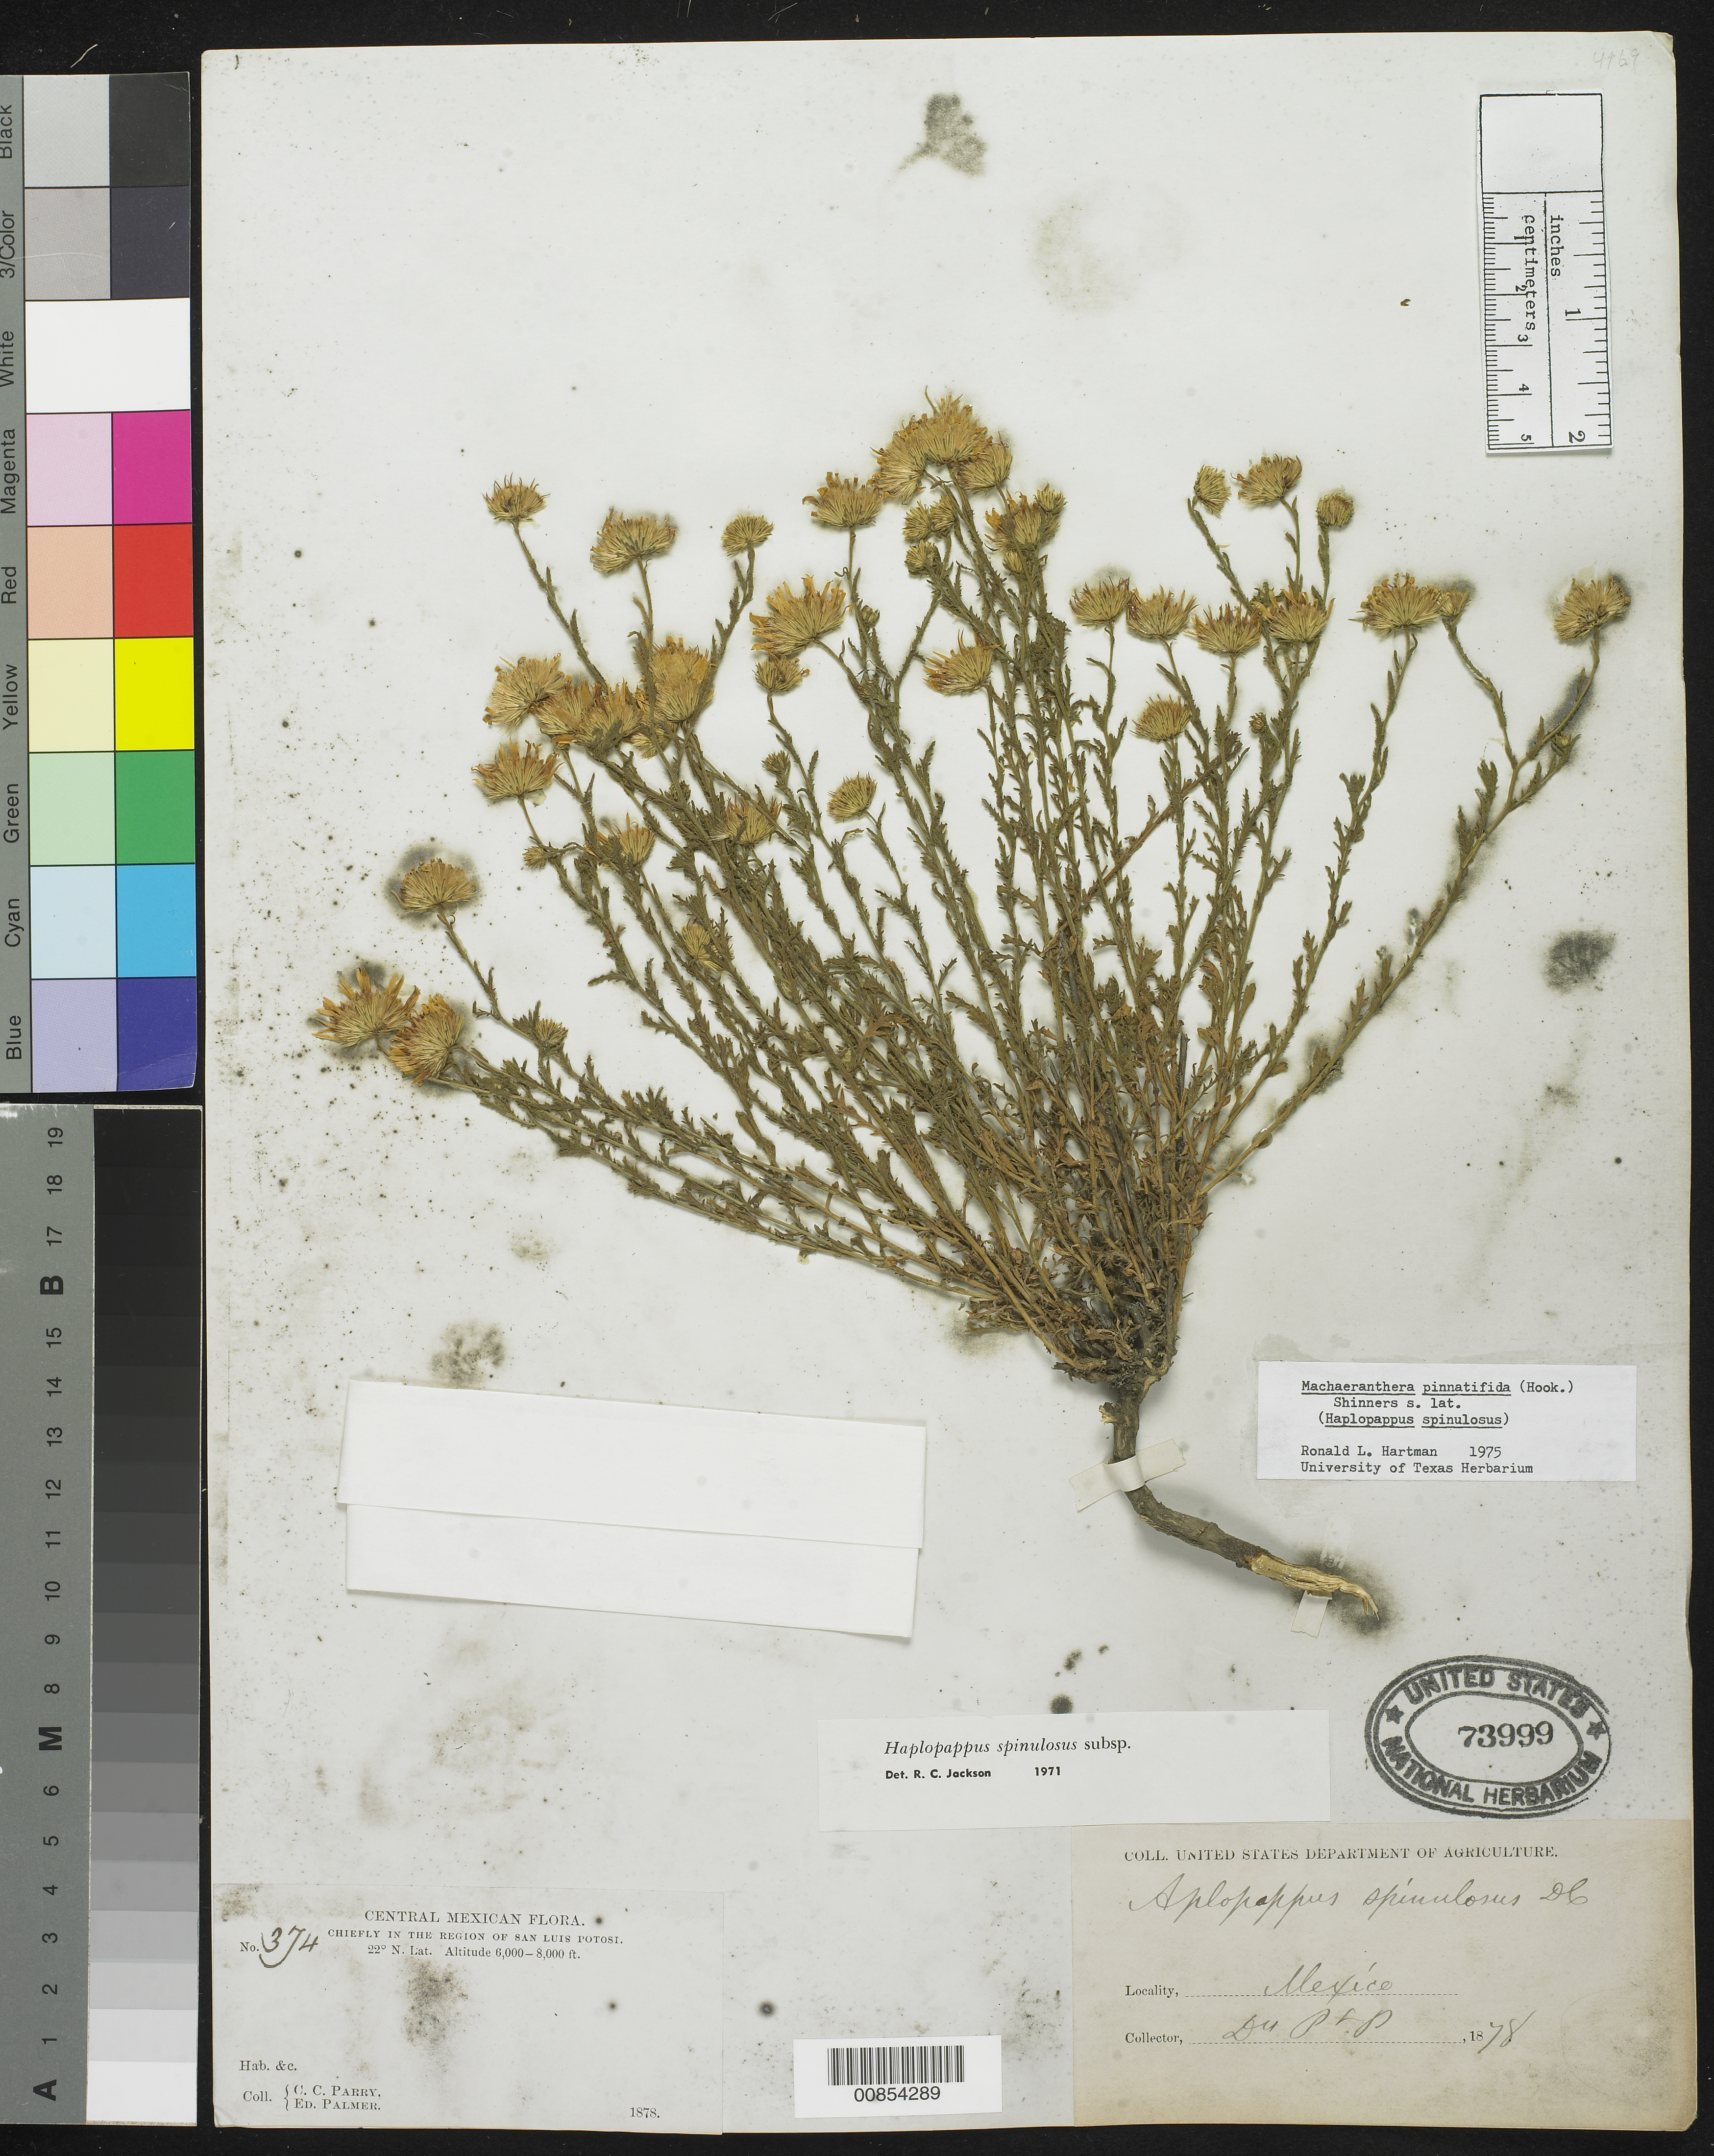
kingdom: Plantae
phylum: Tracheophyta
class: Magnoliopsida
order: Asterales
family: Asteraceae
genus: Machaeranthera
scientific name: Machaeranthera pinnatifida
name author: (Hook.) Shinners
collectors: C. C. Parry & E. Palmer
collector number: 374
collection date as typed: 1878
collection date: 1878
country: Mexico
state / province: San Luis Potosí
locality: Chiefly in the region of San Luis Potosí.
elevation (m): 1829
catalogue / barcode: US 73999